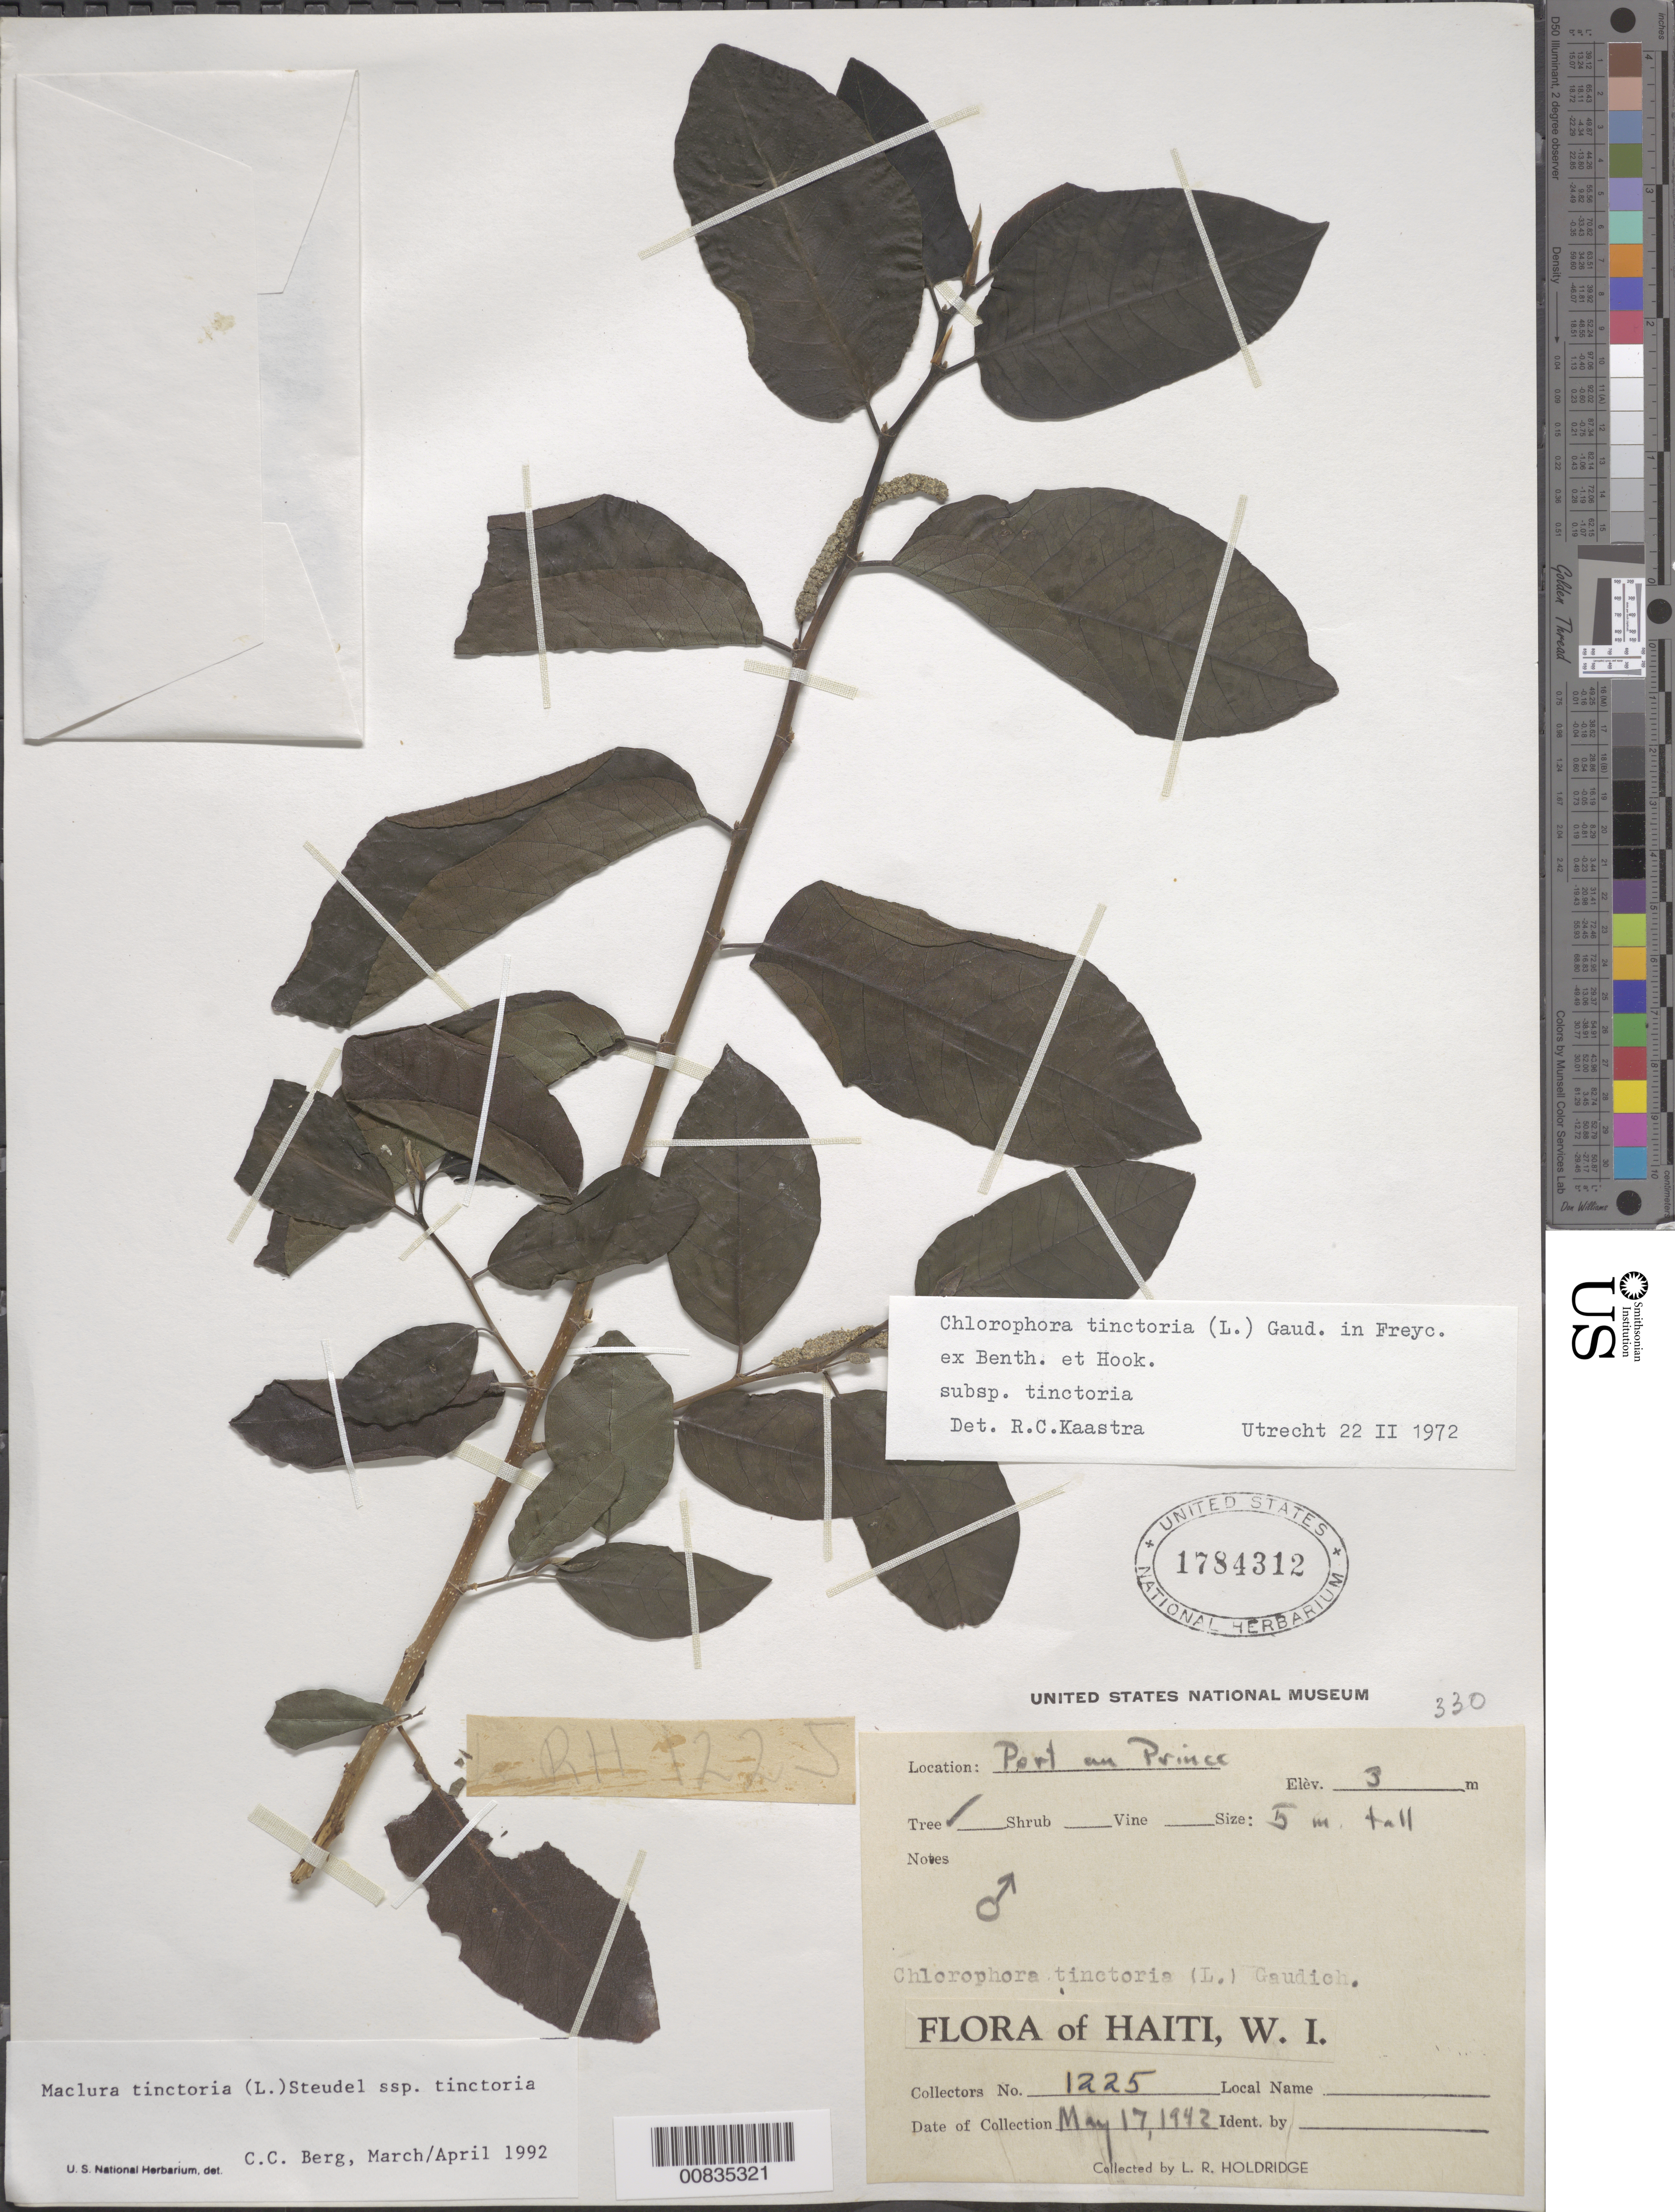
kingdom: Plantae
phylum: Tracheophyta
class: Magnoliopsida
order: Rosales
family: Moraceae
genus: Maclura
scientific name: Maclura tinctoria subsp. tinctoria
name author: (L.) D. Don ex Steud.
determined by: Berg, C. C.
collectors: L. Holdridge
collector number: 1225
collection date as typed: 17 May 1942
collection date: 1942-05-17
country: Haiti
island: Hispaniola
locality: Port-au-Prince.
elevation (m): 3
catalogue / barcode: US 1784312